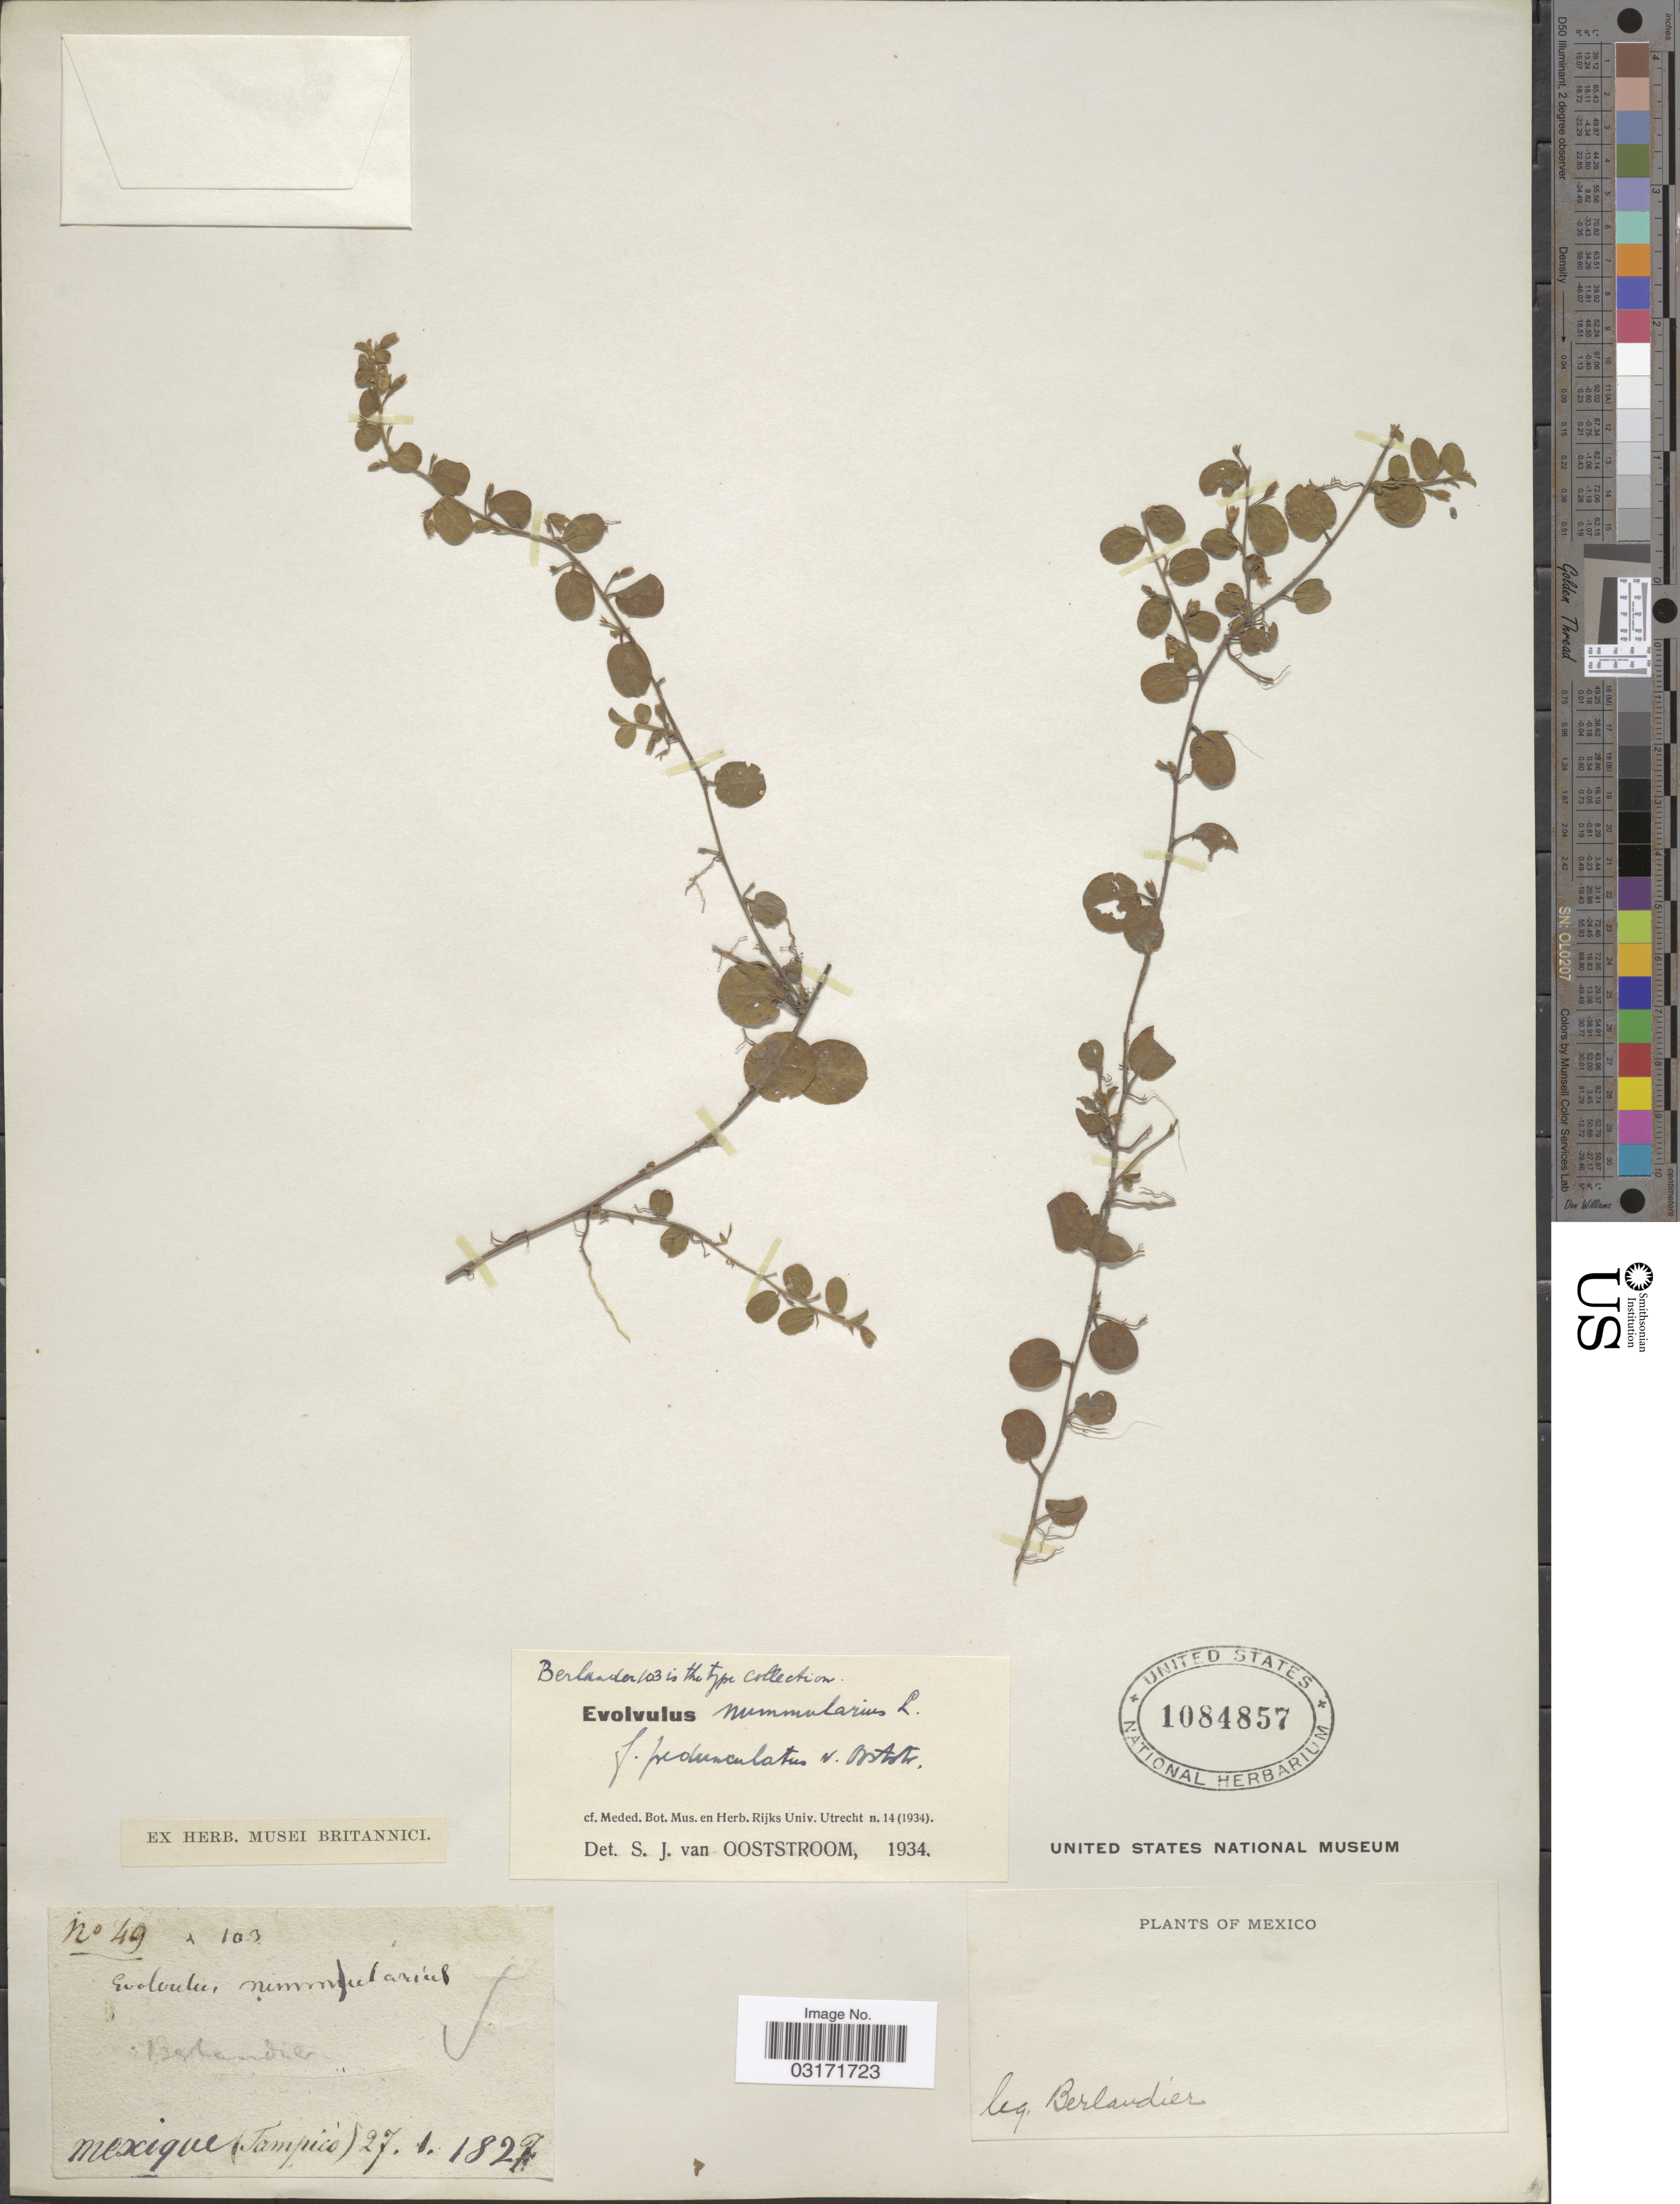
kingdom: Plantae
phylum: Tracheophyta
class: Magnoliopsida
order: Solanales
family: Convolvulaceae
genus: Evolvulus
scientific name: Evolvulus nummularius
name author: (L.) L.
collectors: J. L. Berlandier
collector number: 49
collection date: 1829-01-27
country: Mexico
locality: Tampico.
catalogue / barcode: US 1084857